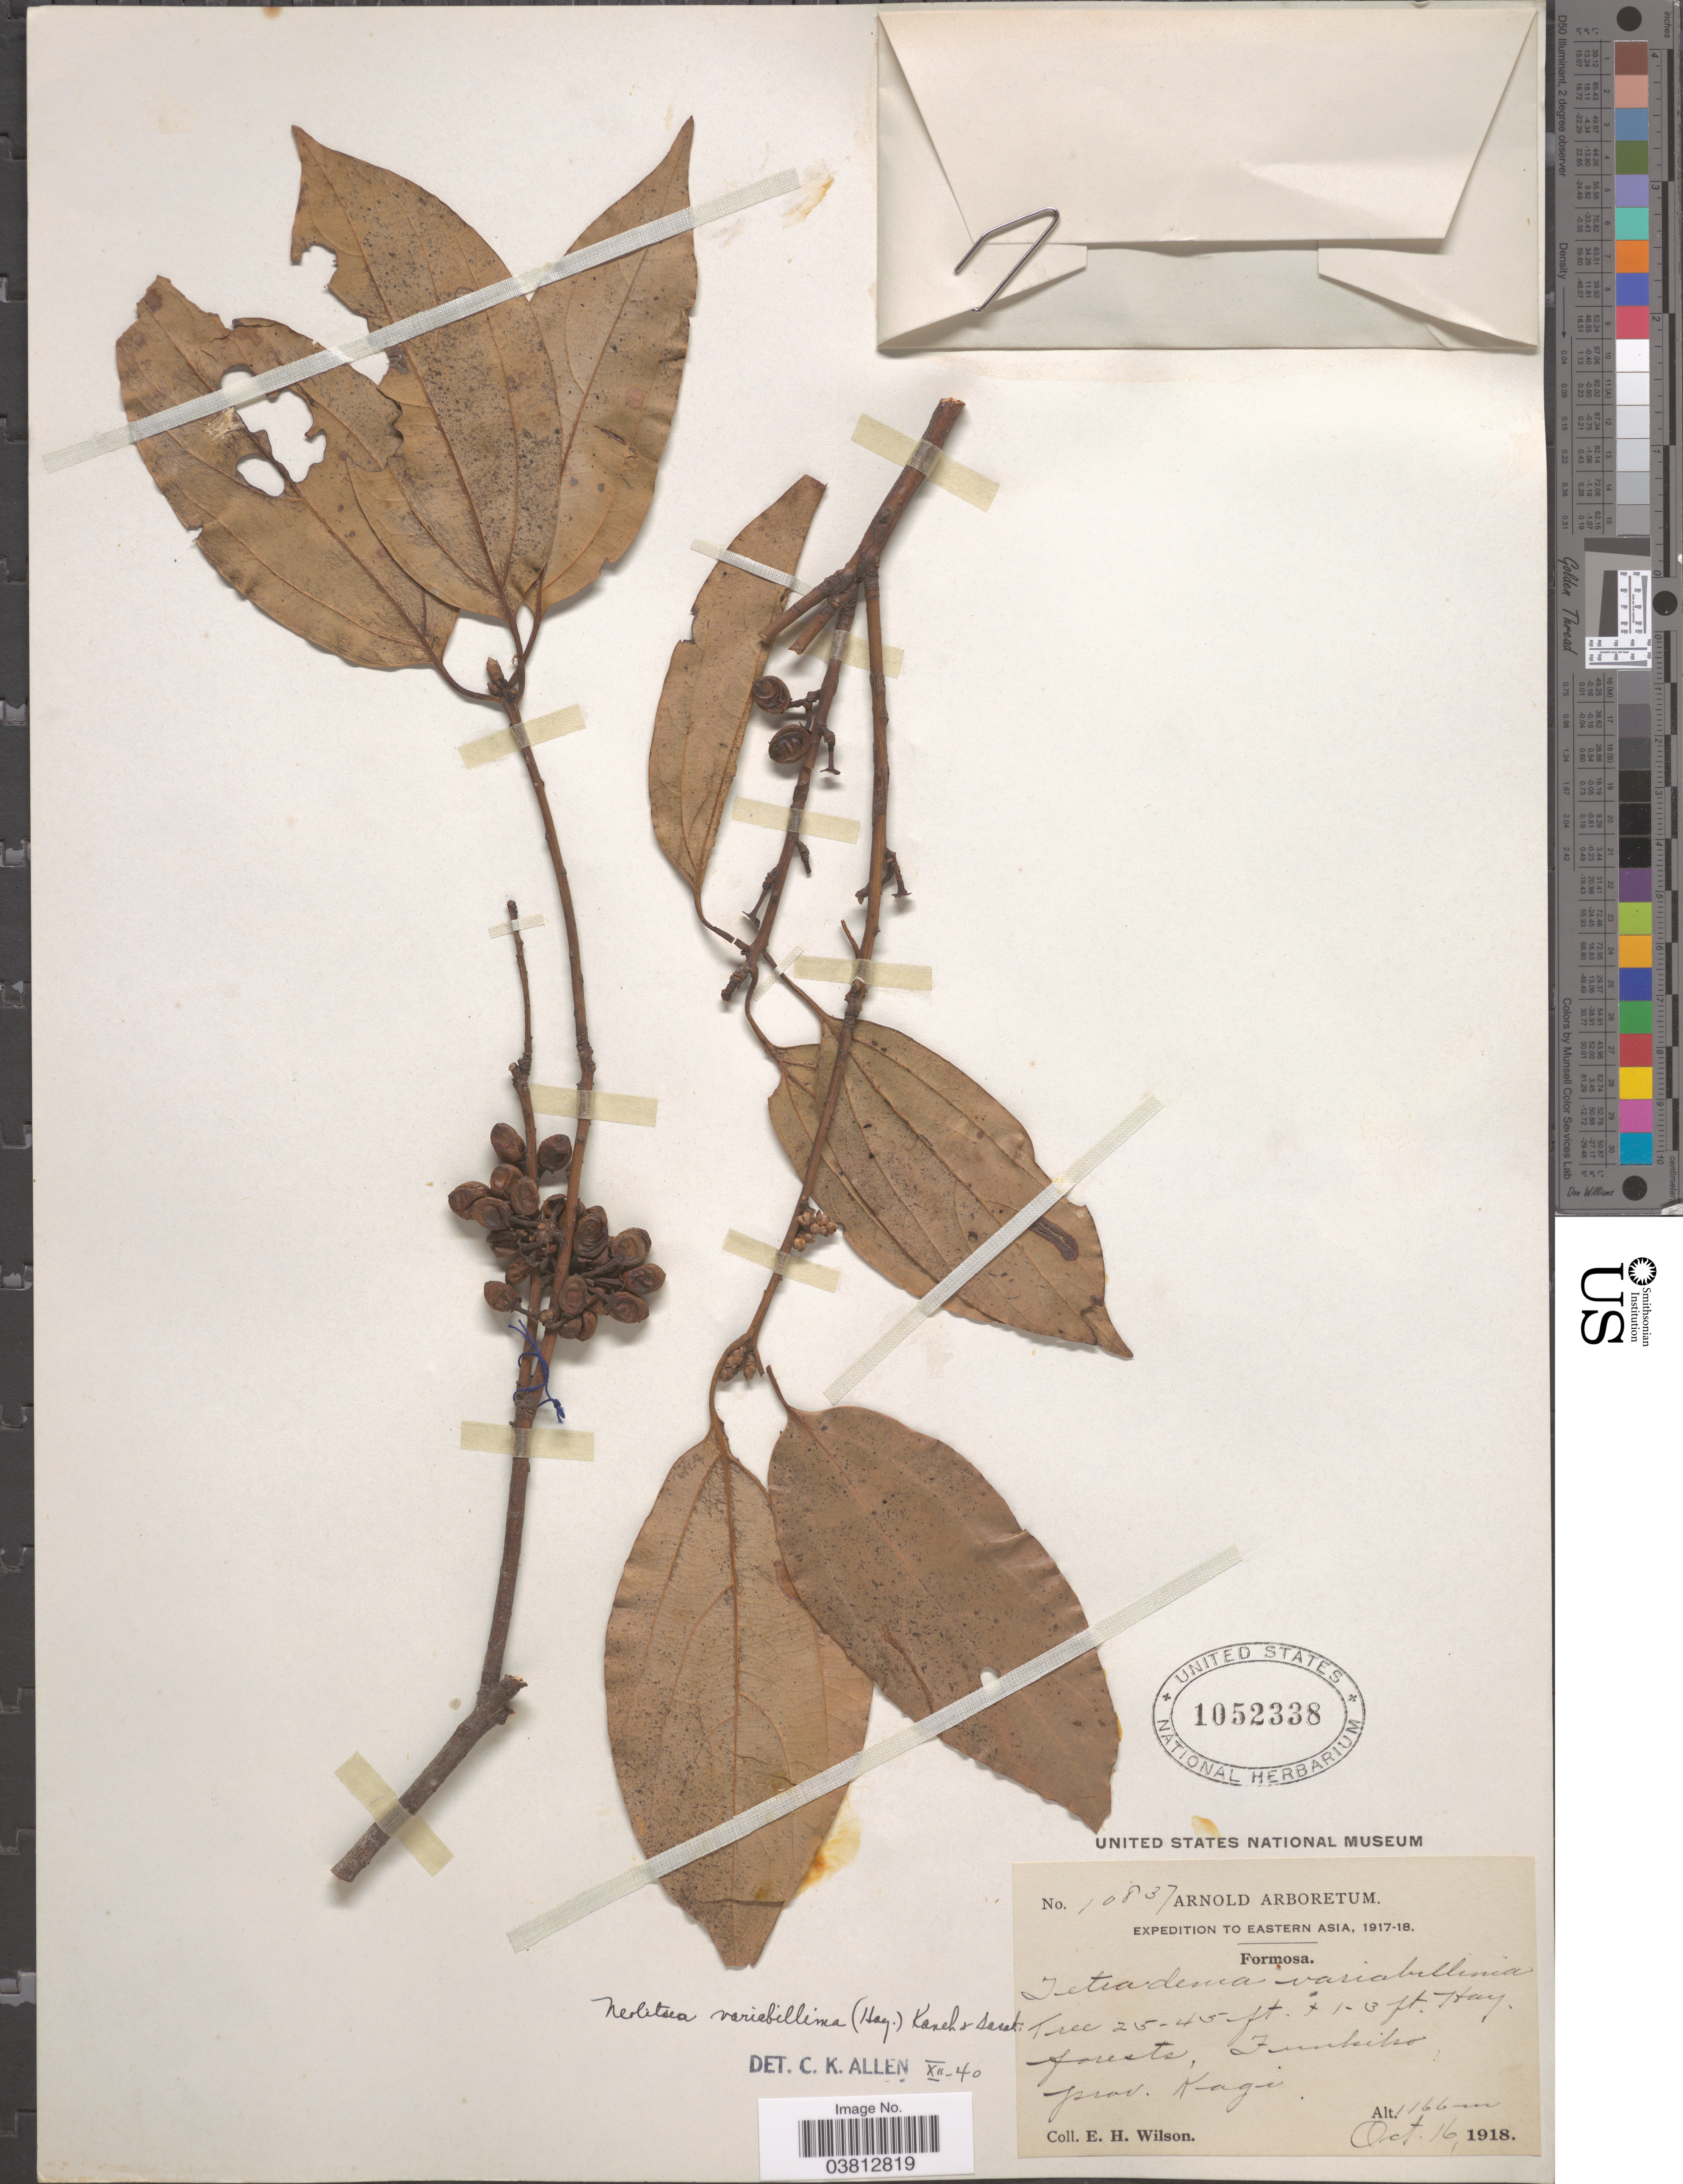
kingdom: Plantae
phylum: Tracheophyta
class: Magnoliopsida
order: Laurales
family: Lauraceae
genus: Neolitsea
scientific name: Neolitsea variabillima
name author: Kaneh. & Sasaki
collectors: E. Wilson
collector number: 10837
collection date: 1918-10-16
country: Taiwan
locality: Eastern Asia. Formosa. Funkiko, prov. Kagi.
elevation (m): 1166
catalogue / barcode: US 1052338